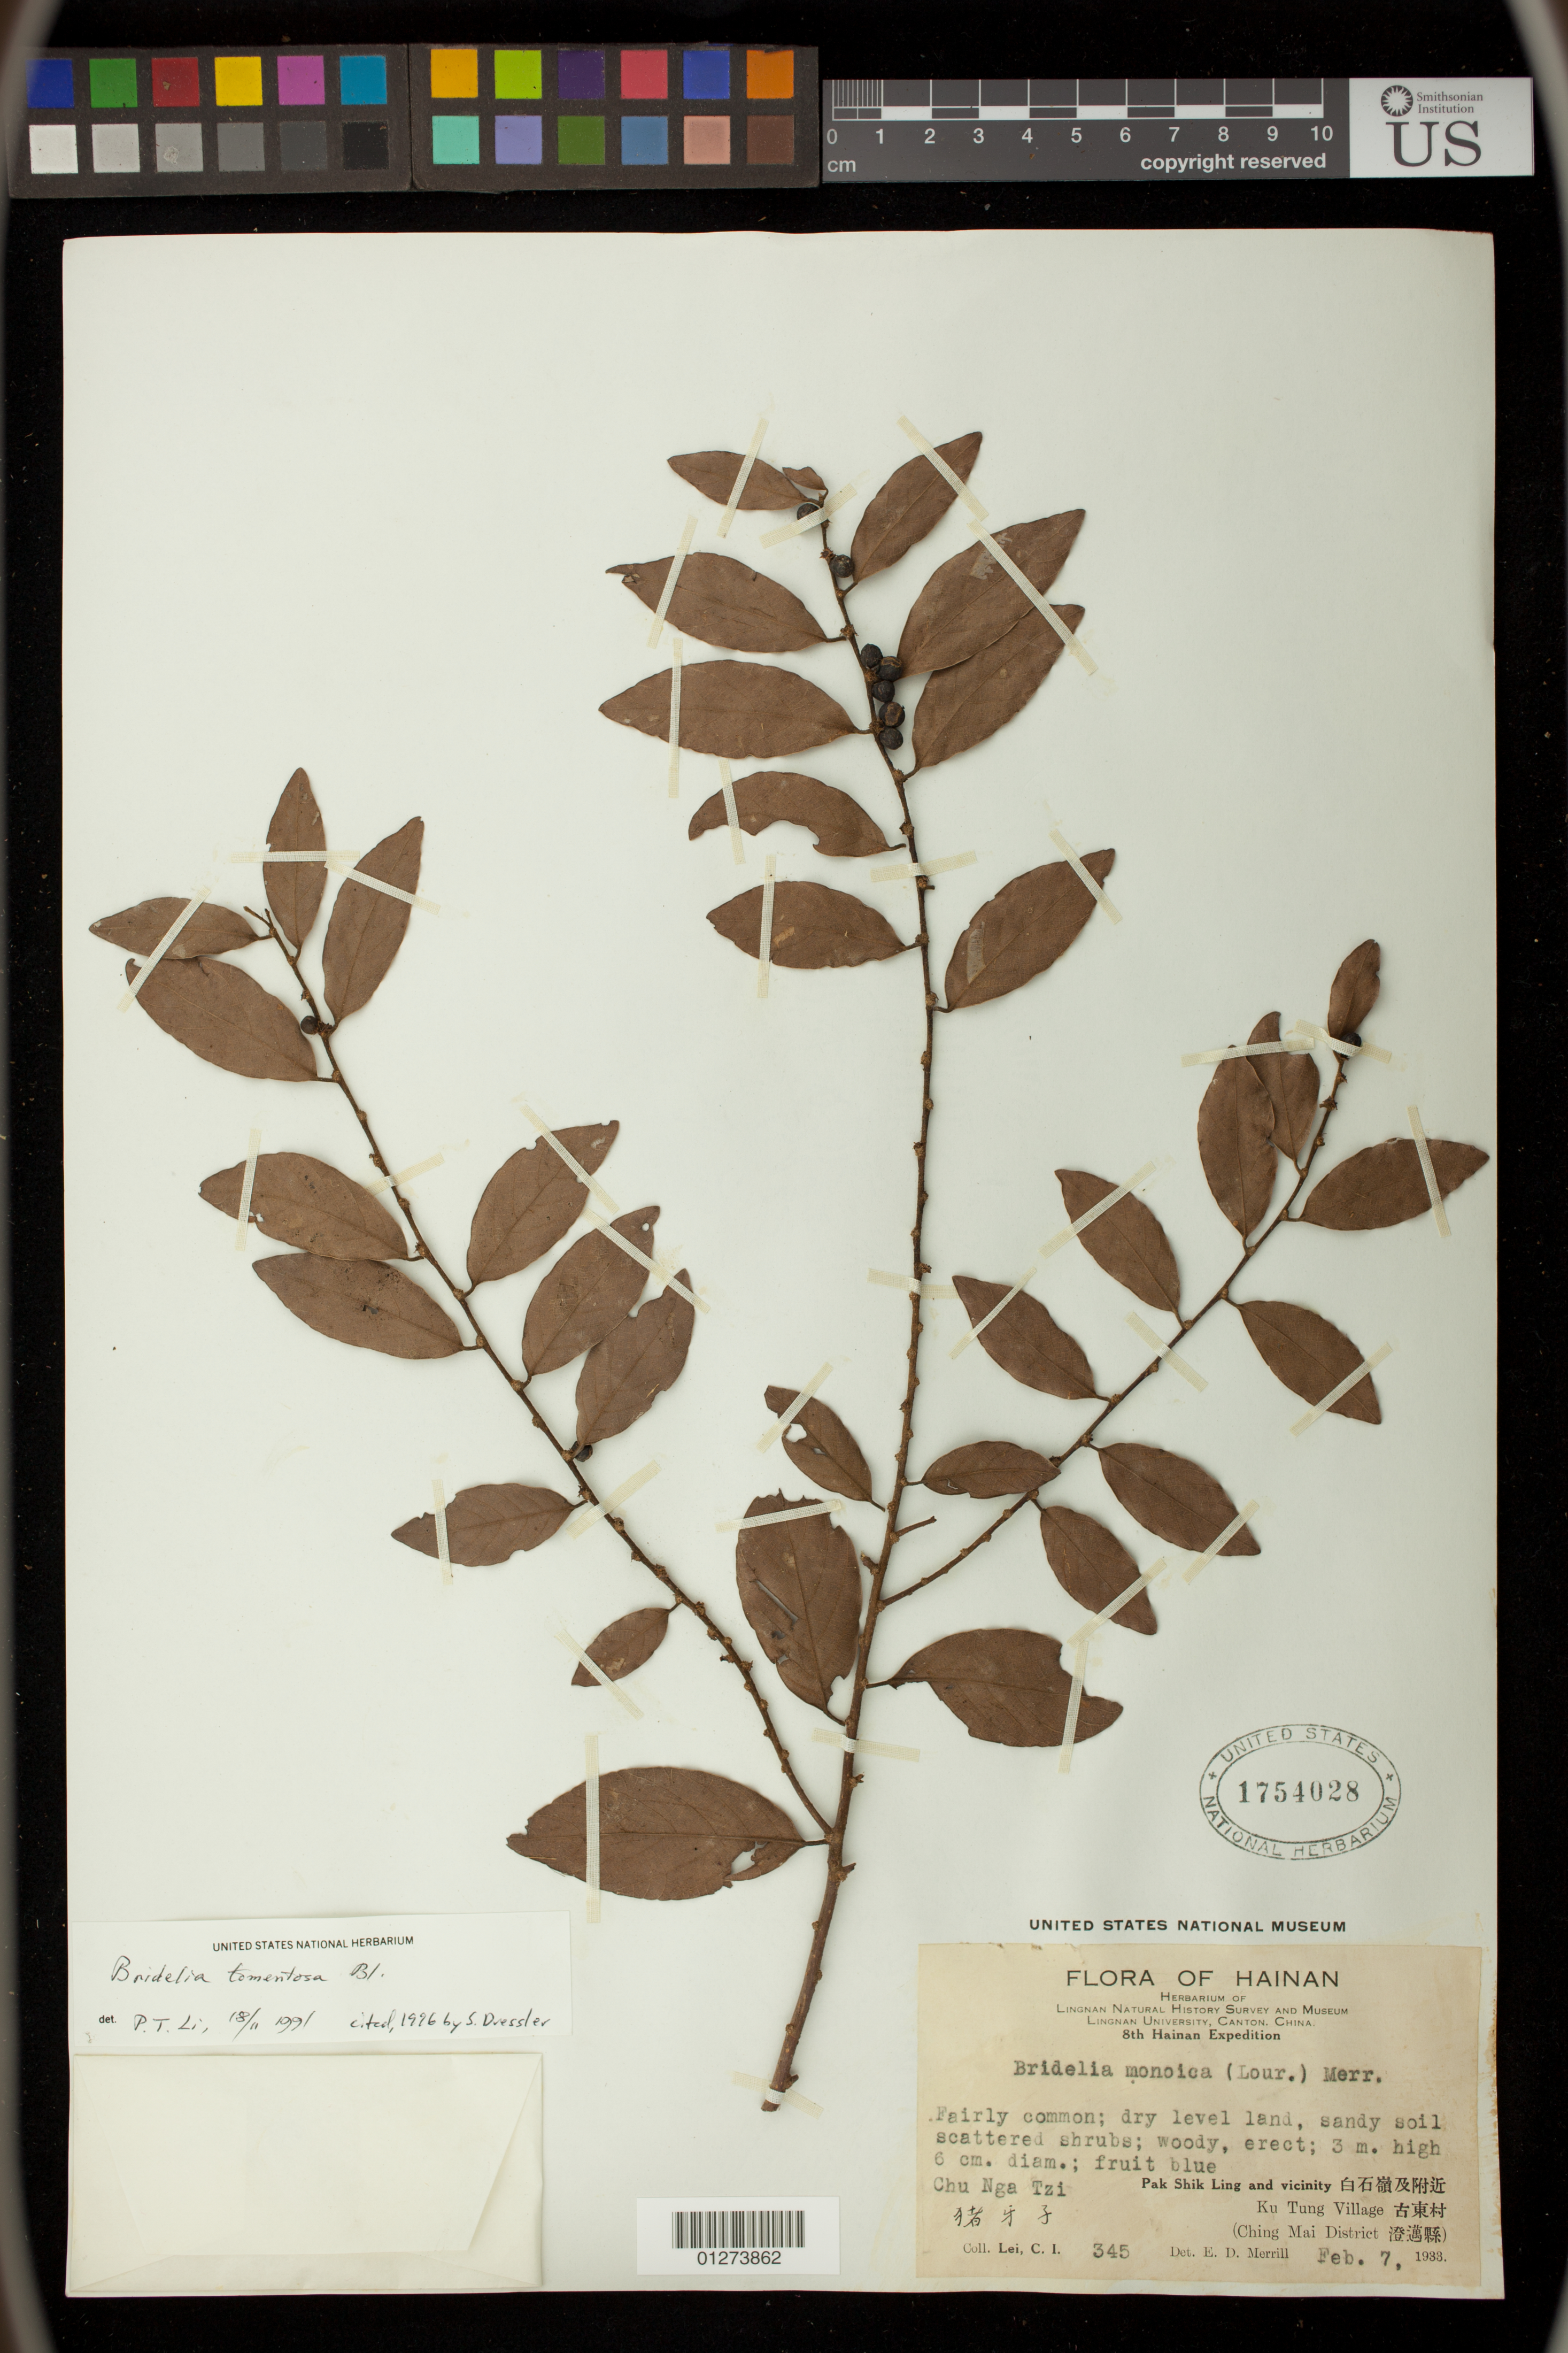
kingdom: Plantae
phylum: Tracheophyta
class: Magnoliopsida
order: Malpighiales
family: Phyllanthaceae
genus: Bridelia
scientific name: Bridelia tomentosa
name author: Blume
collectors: C. I. Lei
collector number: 345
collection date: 1933-02-07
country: China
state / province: Hainan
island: Hainan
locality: Pak Shik Ling and vicinity, Ku Tung village, Ching Mai District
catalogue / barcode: US 1754028